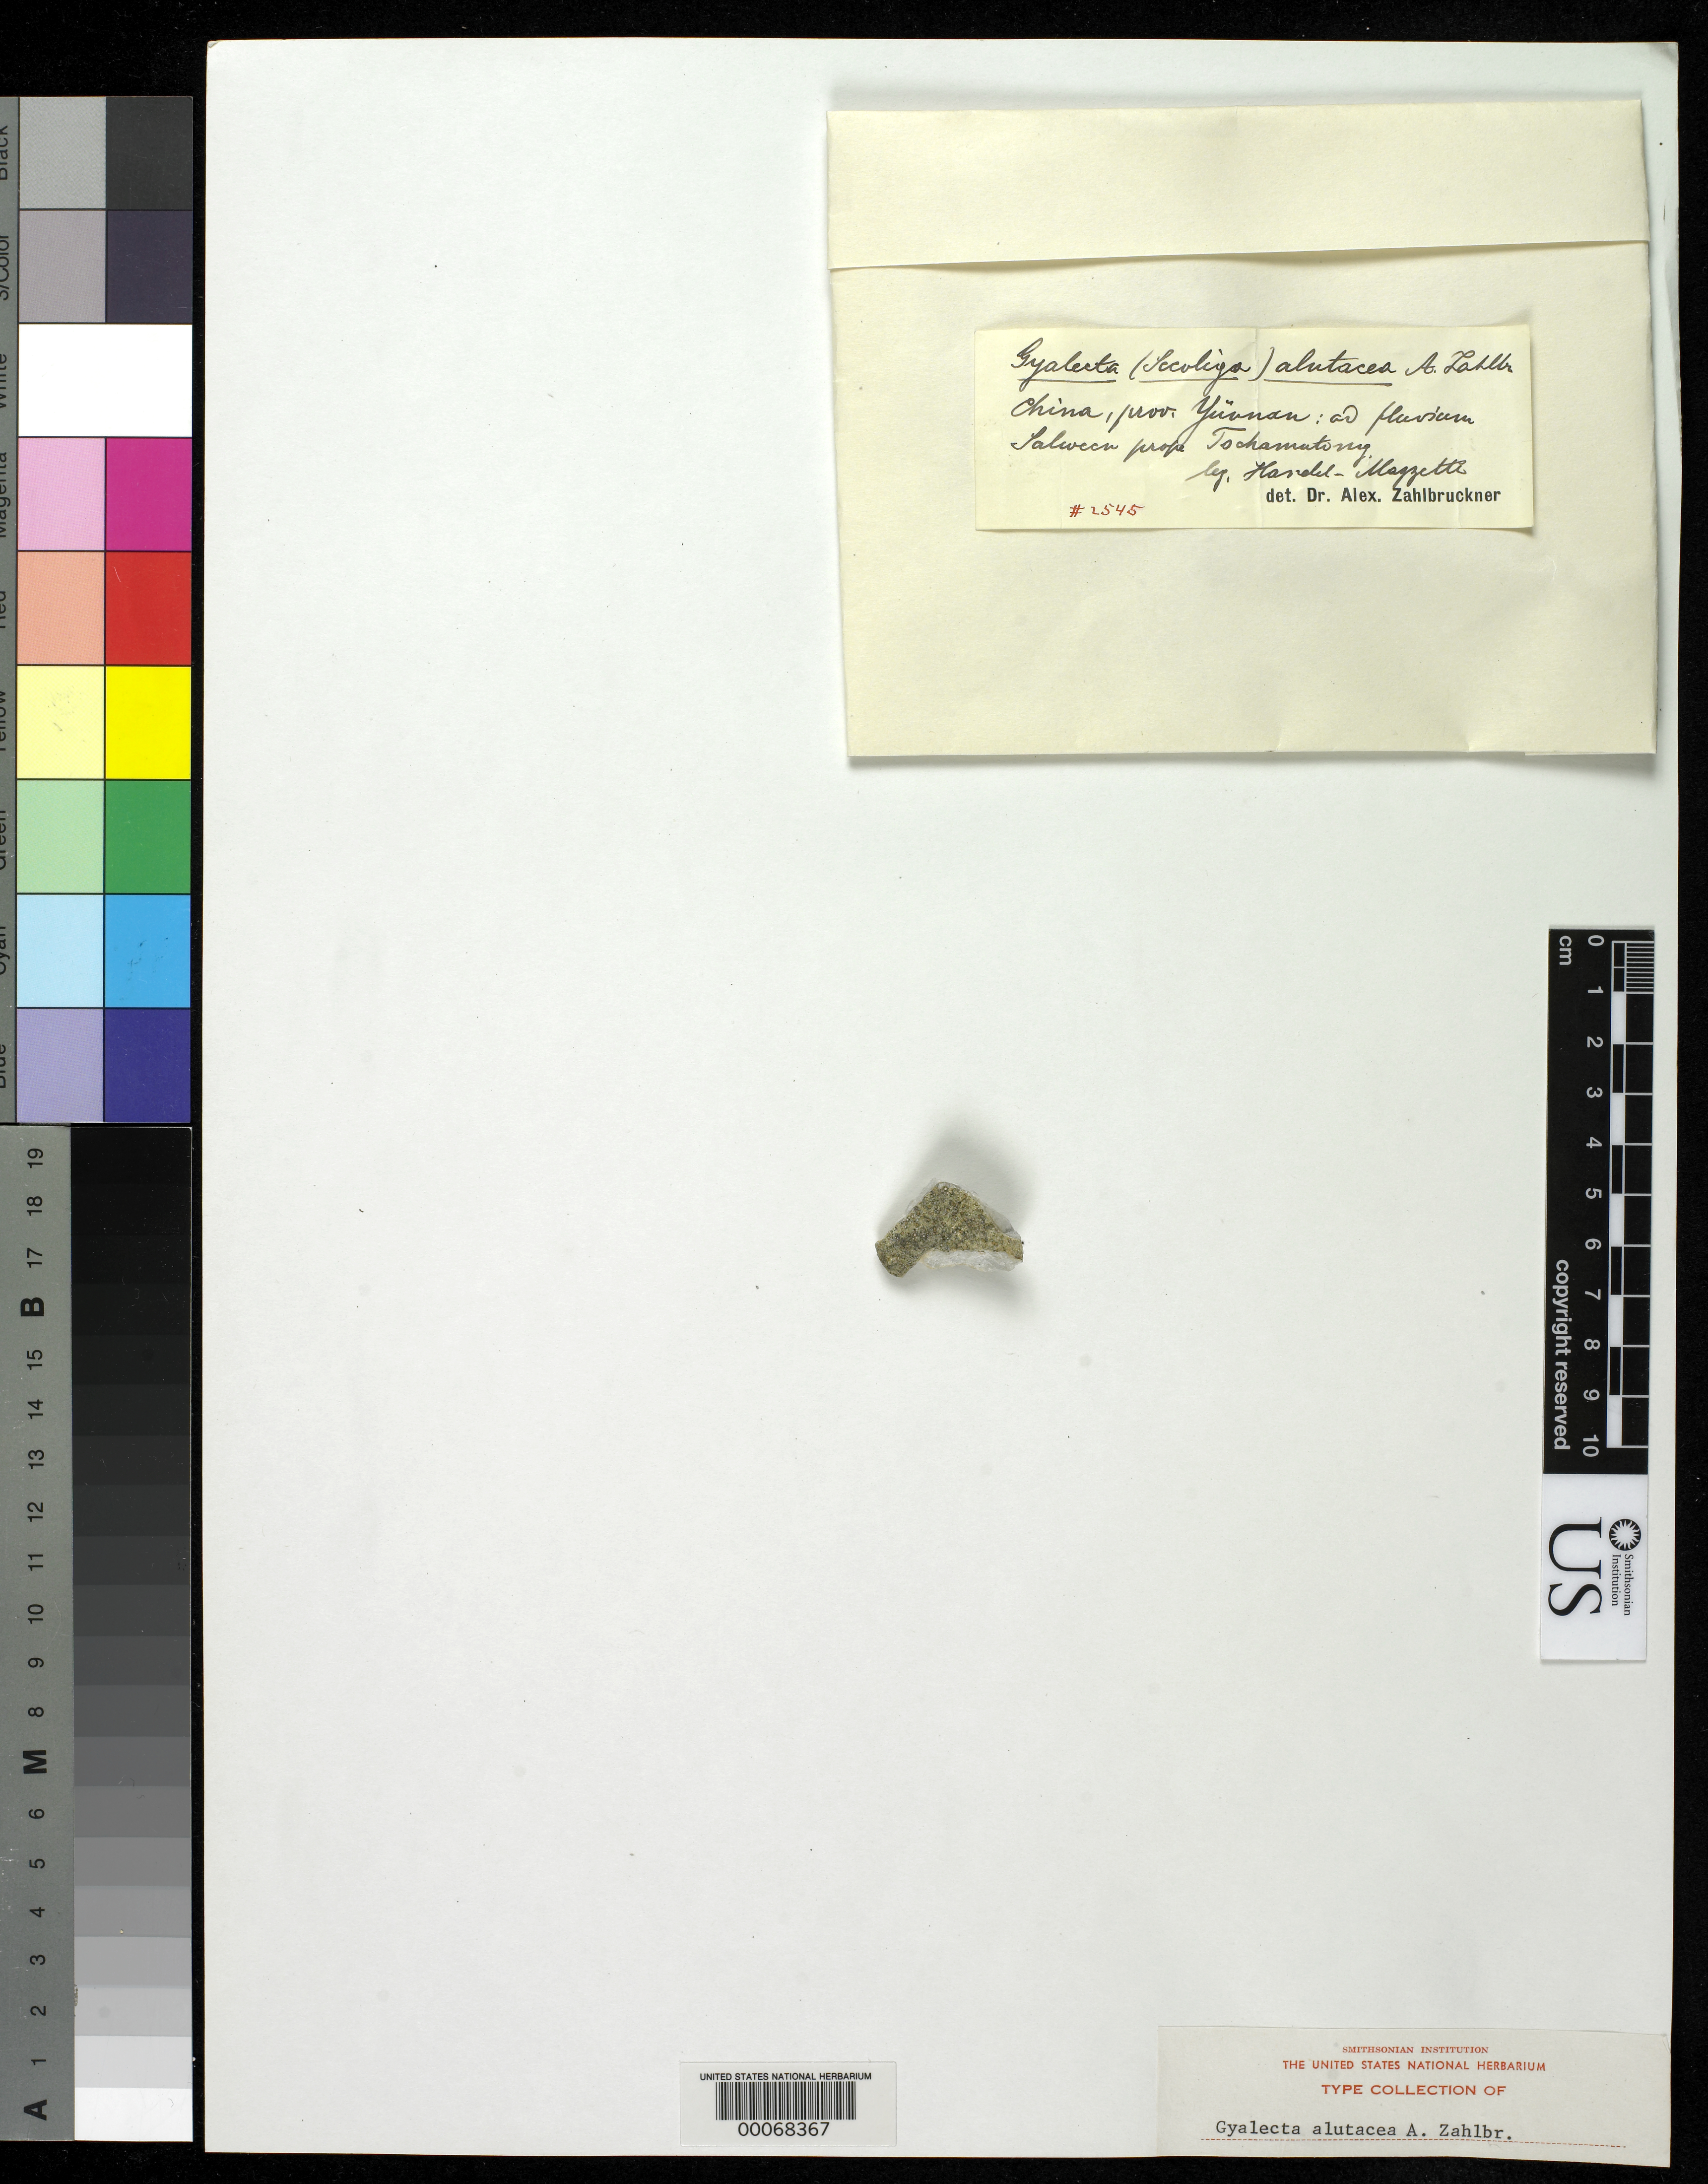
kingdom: Fungi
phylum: Ascomycota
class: Lecanoromycetes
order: Gyalectales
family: Gyalectaceae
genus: Gyalecta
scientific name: Gyalecta alutacea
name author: Zahlbr. in Hand.-Mazz.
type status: Isotype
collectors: H. Handel-Mazzetti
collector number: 9783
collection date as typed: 14 Aug 1916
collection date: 1916-08-14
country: China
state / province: Yunnan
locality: Salween prope Tschamutong. [Salween near Tschamutong.]